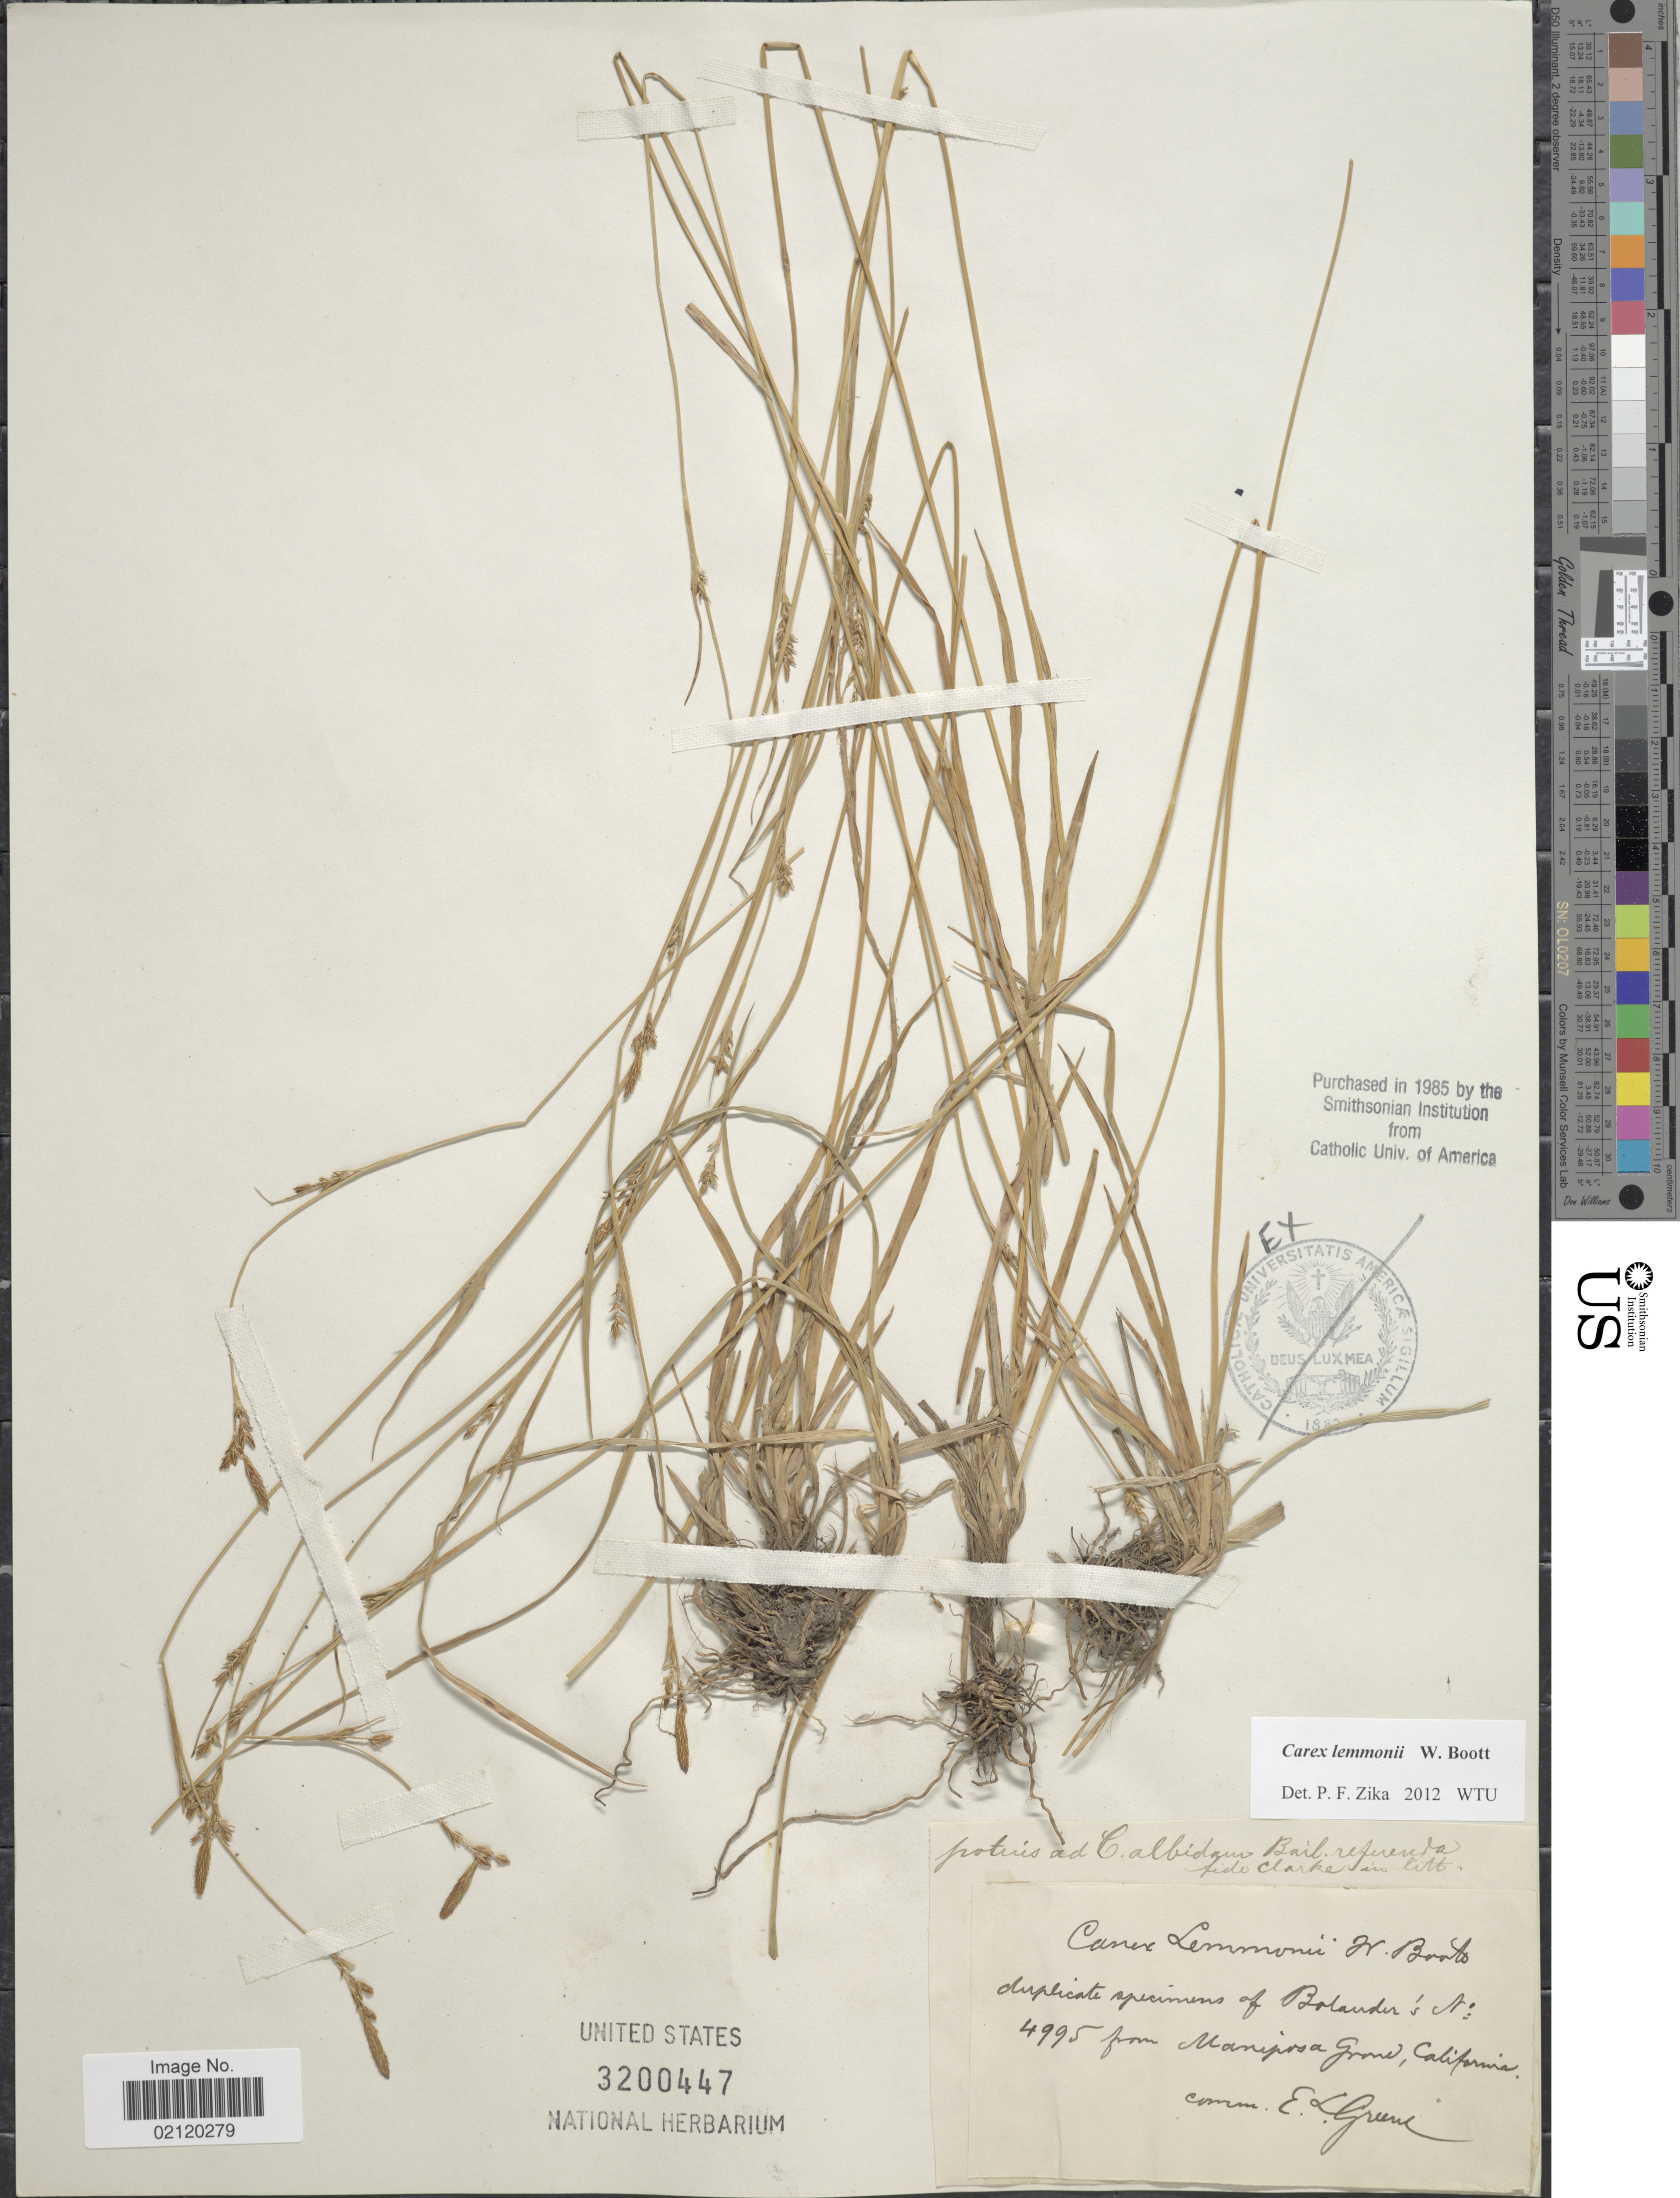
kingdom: Plantae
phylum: Tracheophyta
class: Liliopsida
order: Poales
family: Cyperaceae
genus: Carex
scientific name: Carex lemmonii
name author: W. Boott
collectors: E. L. Greene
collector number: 4995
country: United States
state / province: California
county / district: Mariposa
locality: Mariposa Grand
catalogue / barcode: US 3200447